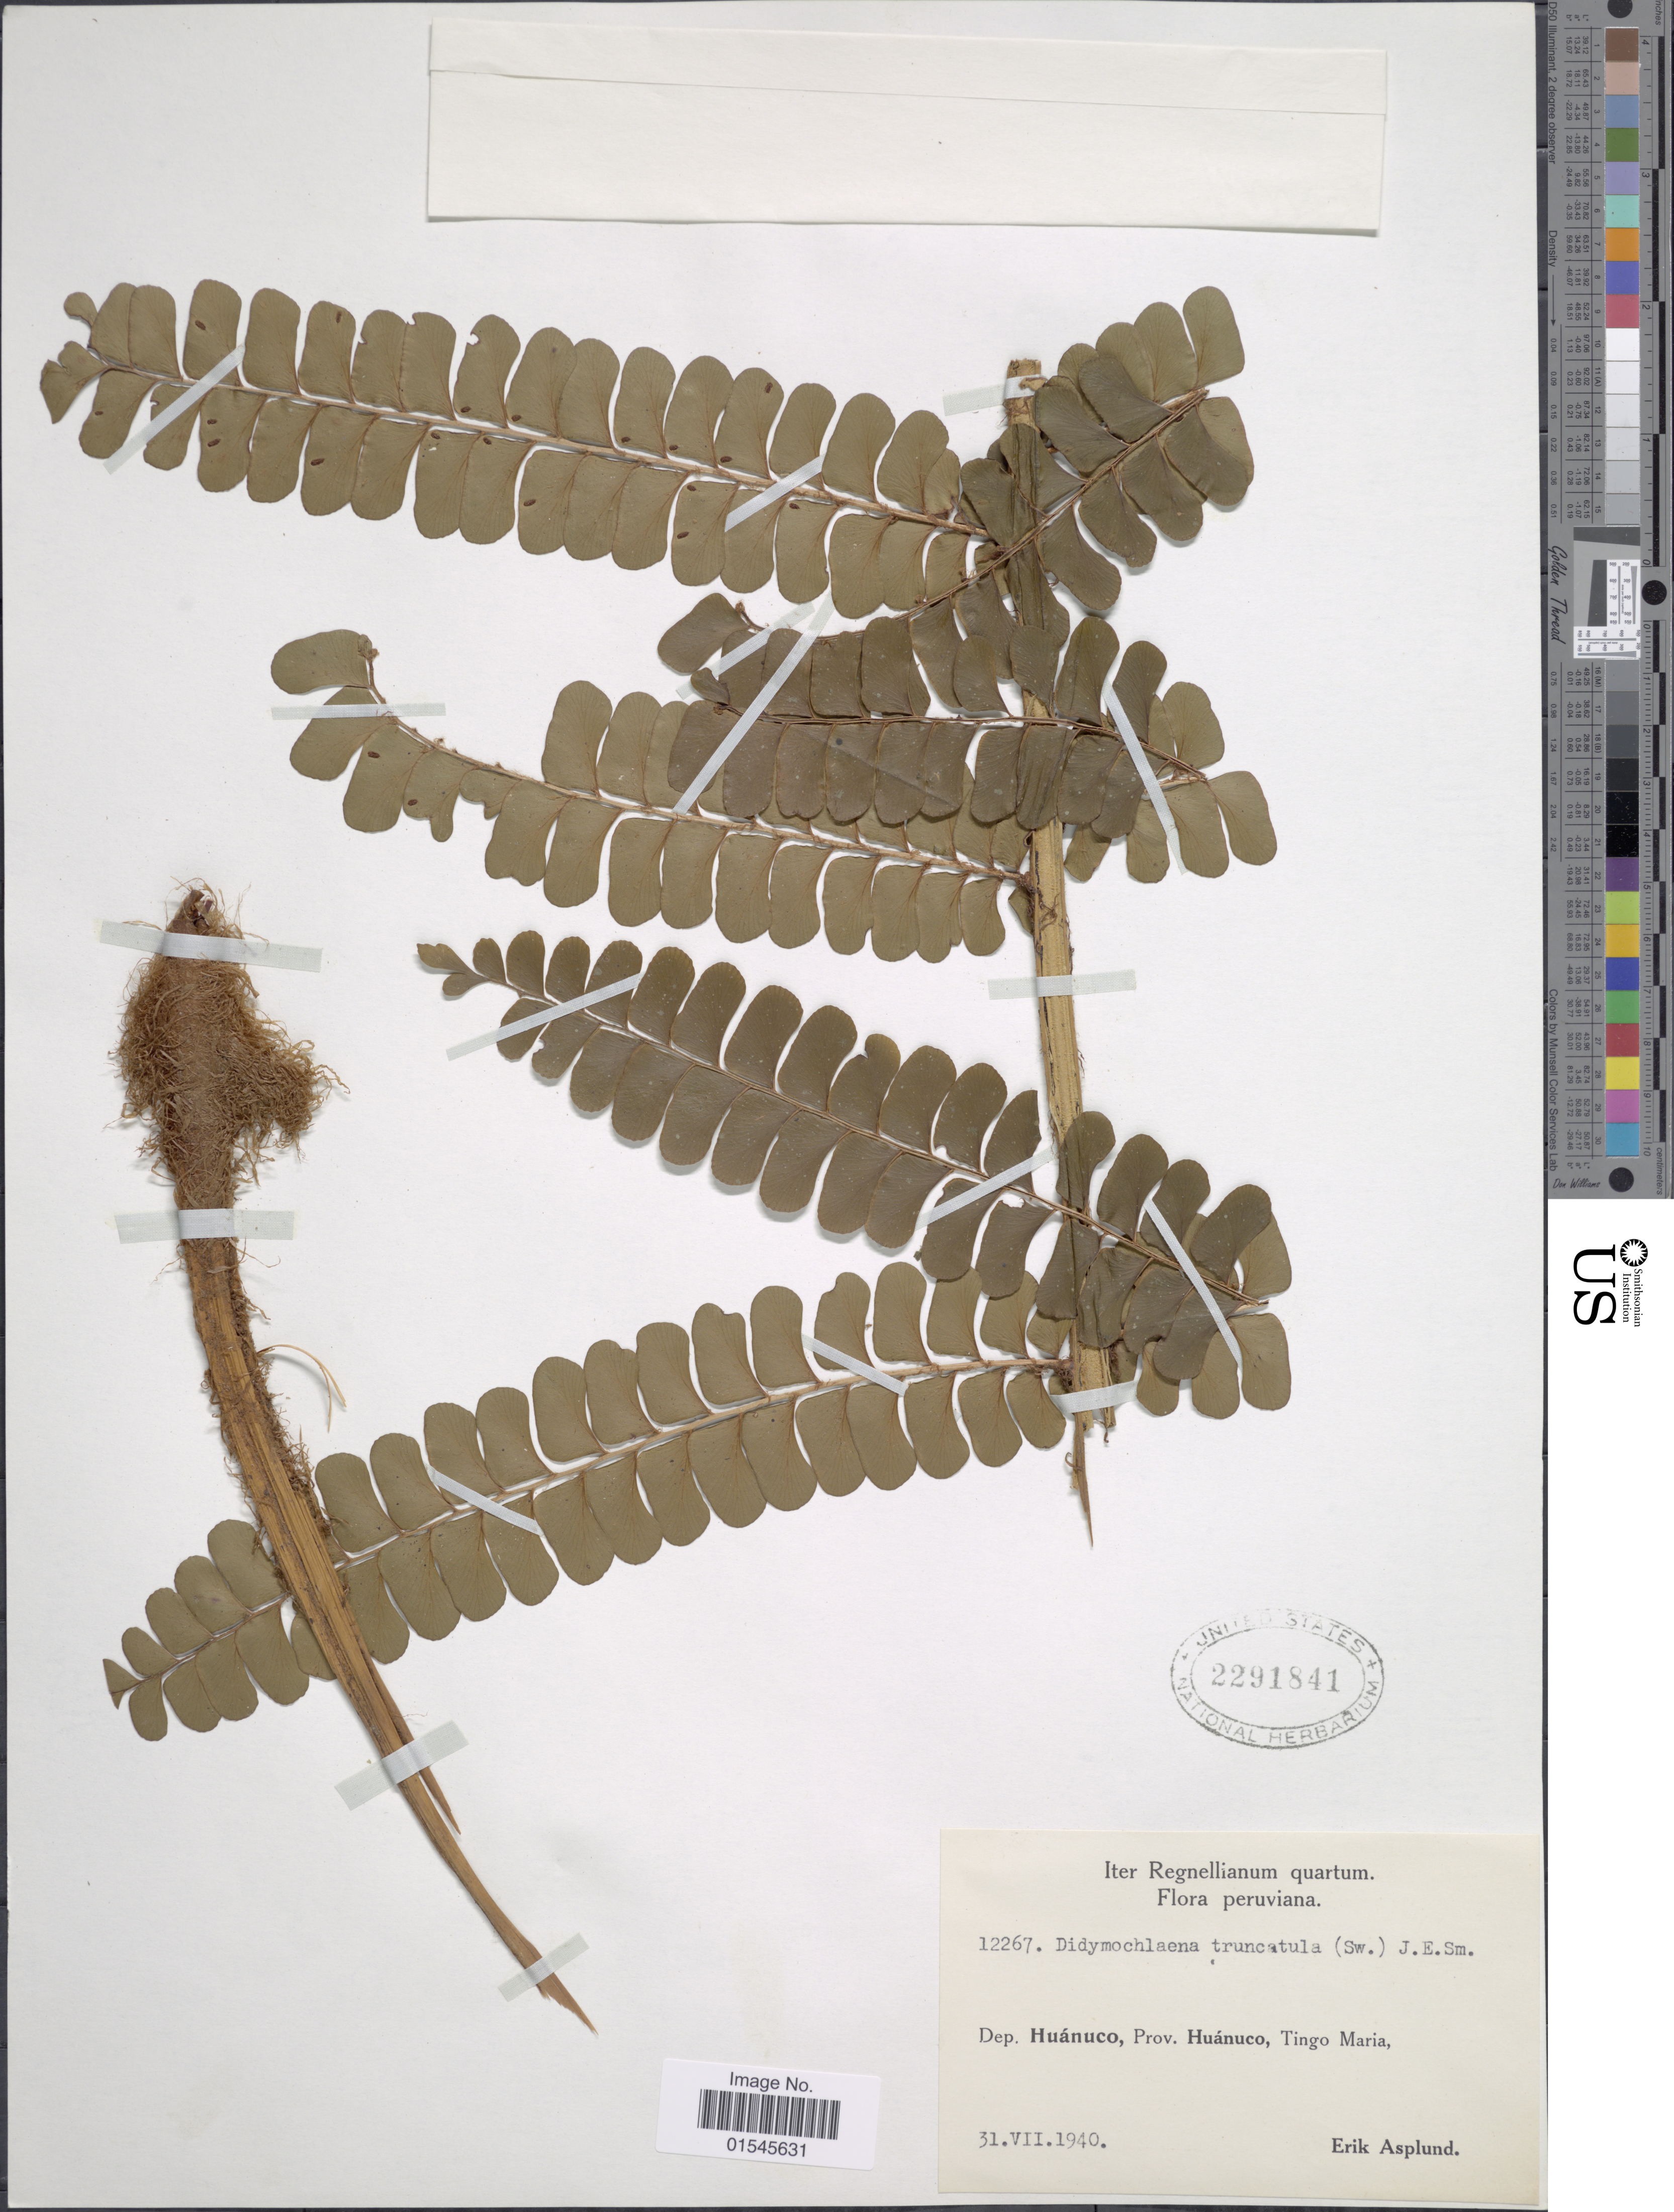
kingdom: Plantae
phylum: Tracheophyta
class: Polypodiopsida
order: Polypodiales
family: Didymochlaenaceae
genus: Didymochlaena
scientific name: Didymochlaena truncatula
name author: (Sw.) J. Sm.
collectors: E. Asplund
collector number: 12267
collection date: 1940-07-31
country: Peru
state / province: Huánuco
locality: Dep. Huánuco, Tingo Maria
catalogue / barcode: US 2291841